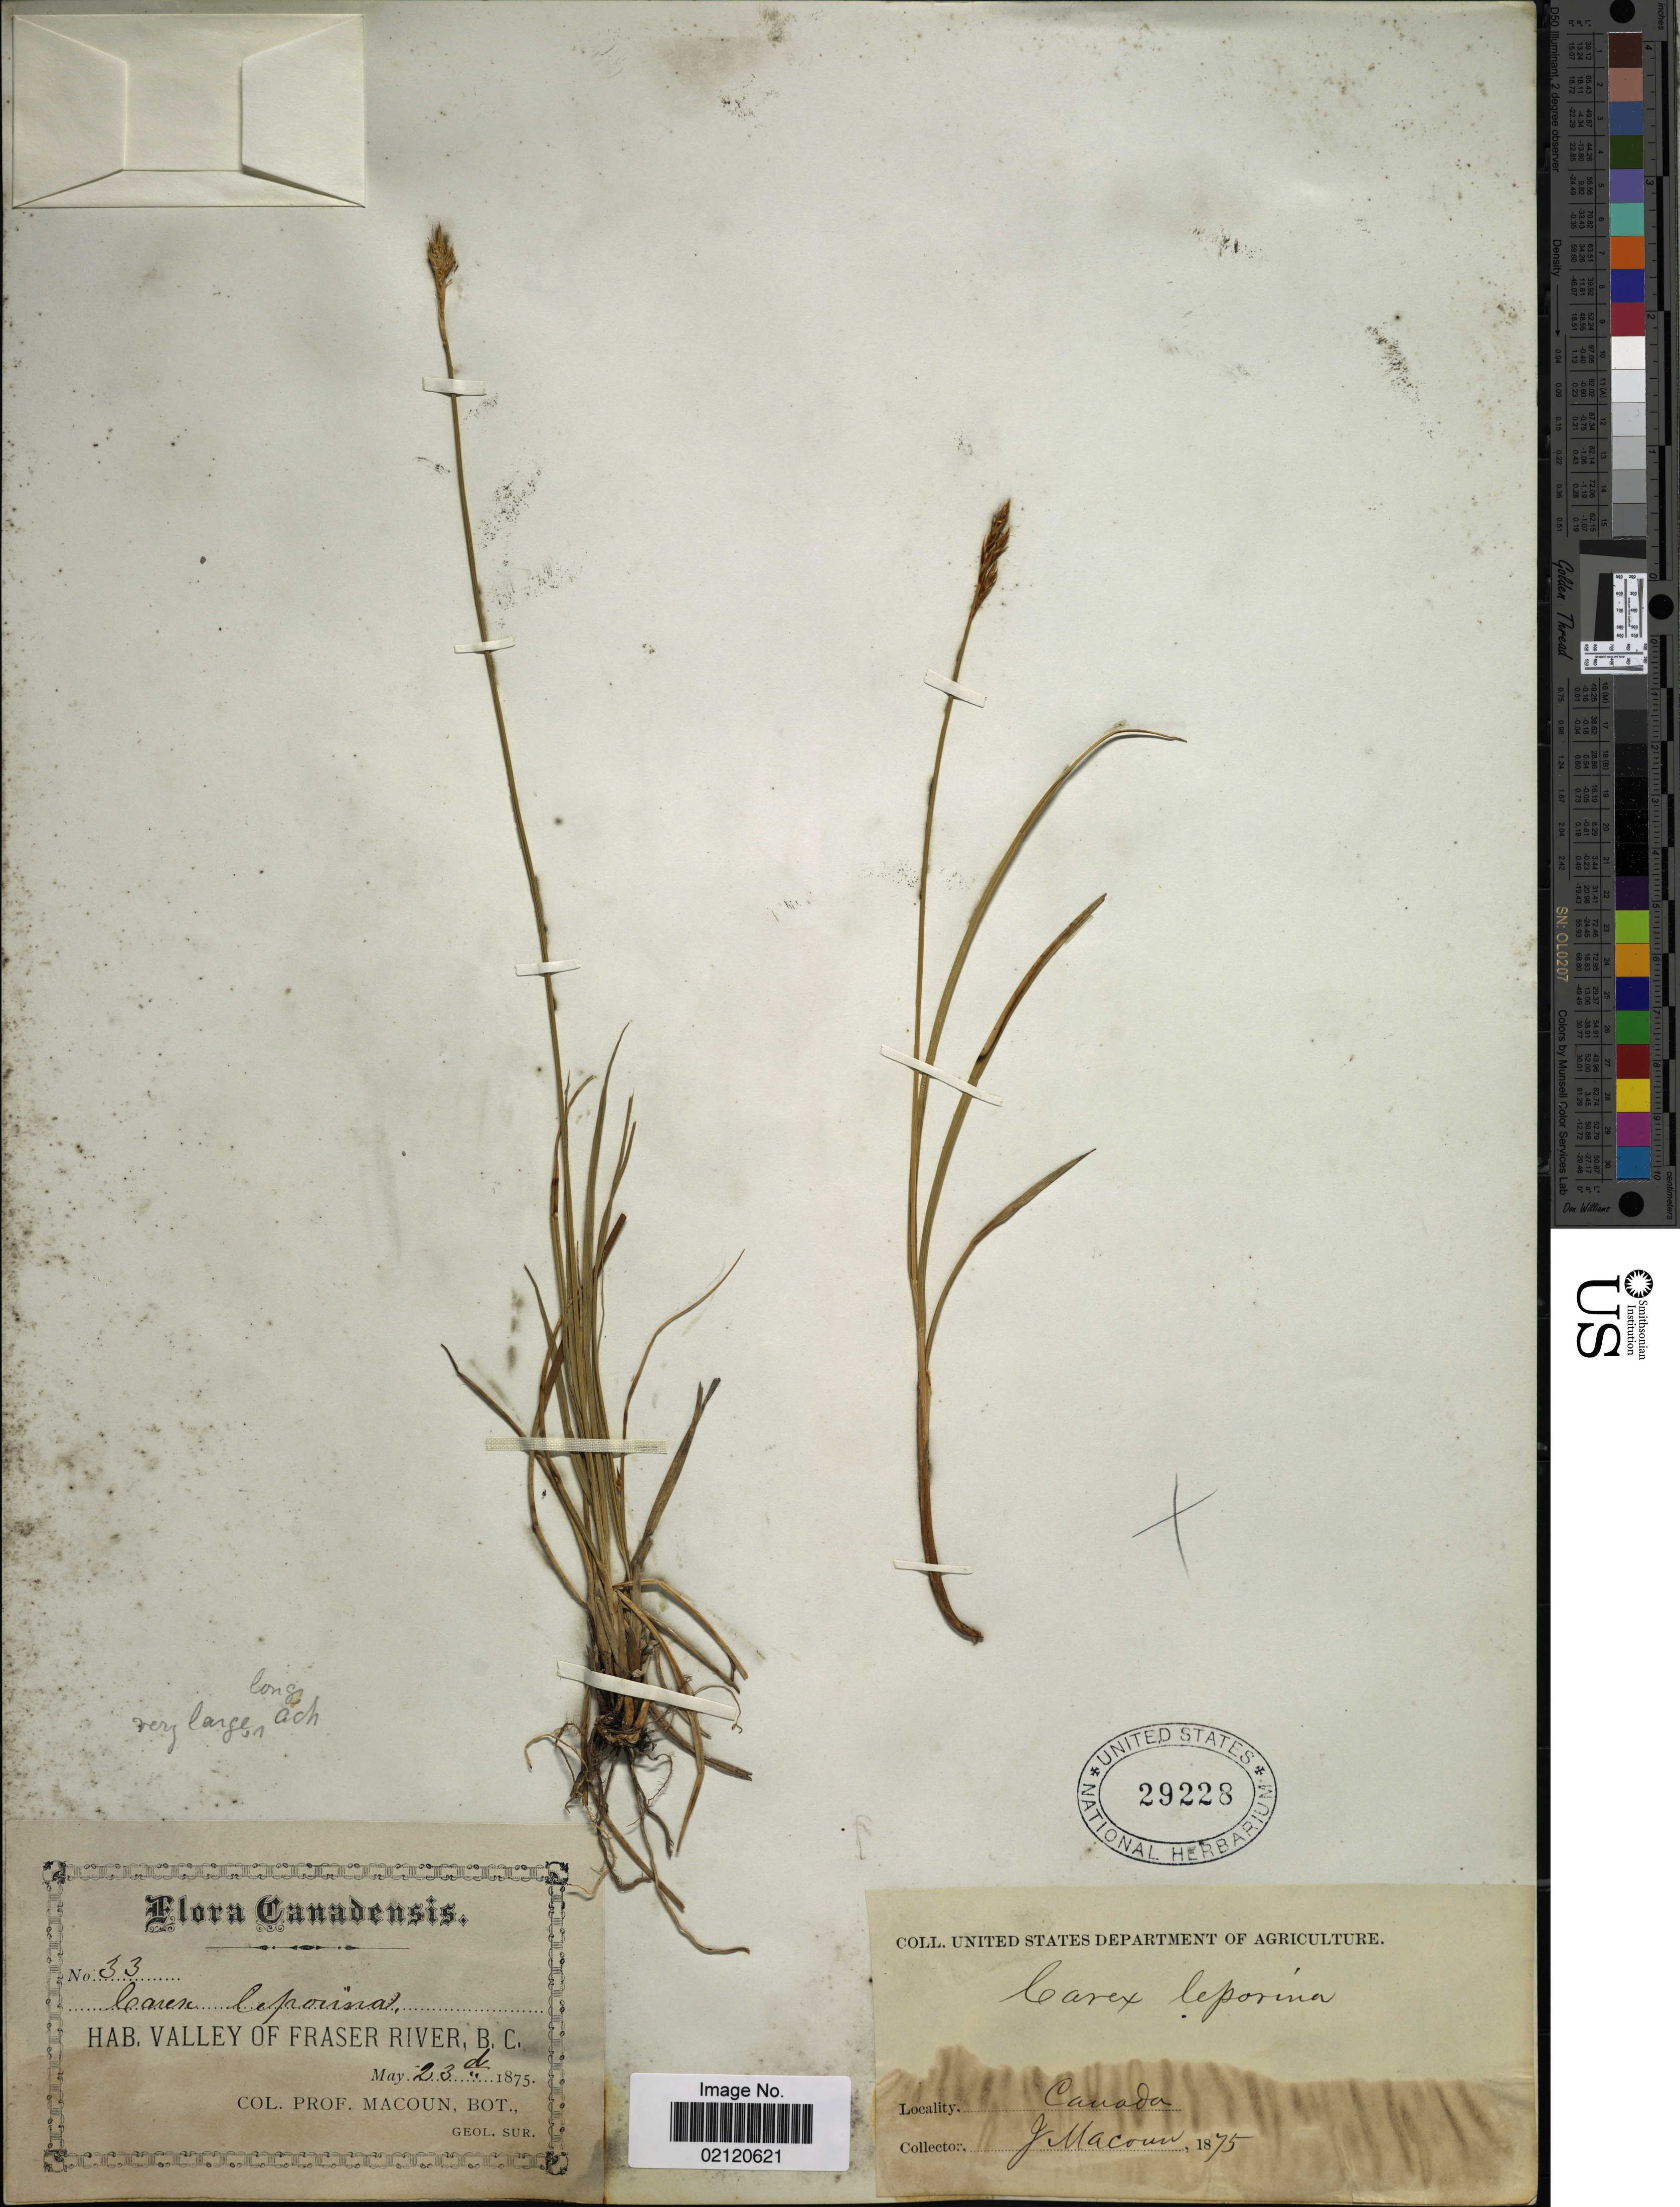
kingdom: Plantae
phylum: Tracheophyta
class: Liliopsida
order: Poales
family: Cyperaceae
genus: Carex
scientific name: Carex leporina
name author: L.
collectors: J. Macoun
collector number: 33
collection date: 1875-05-23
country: Canada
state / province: British Columbia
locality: Valley of Fraser River, BC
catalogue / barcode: US 29228